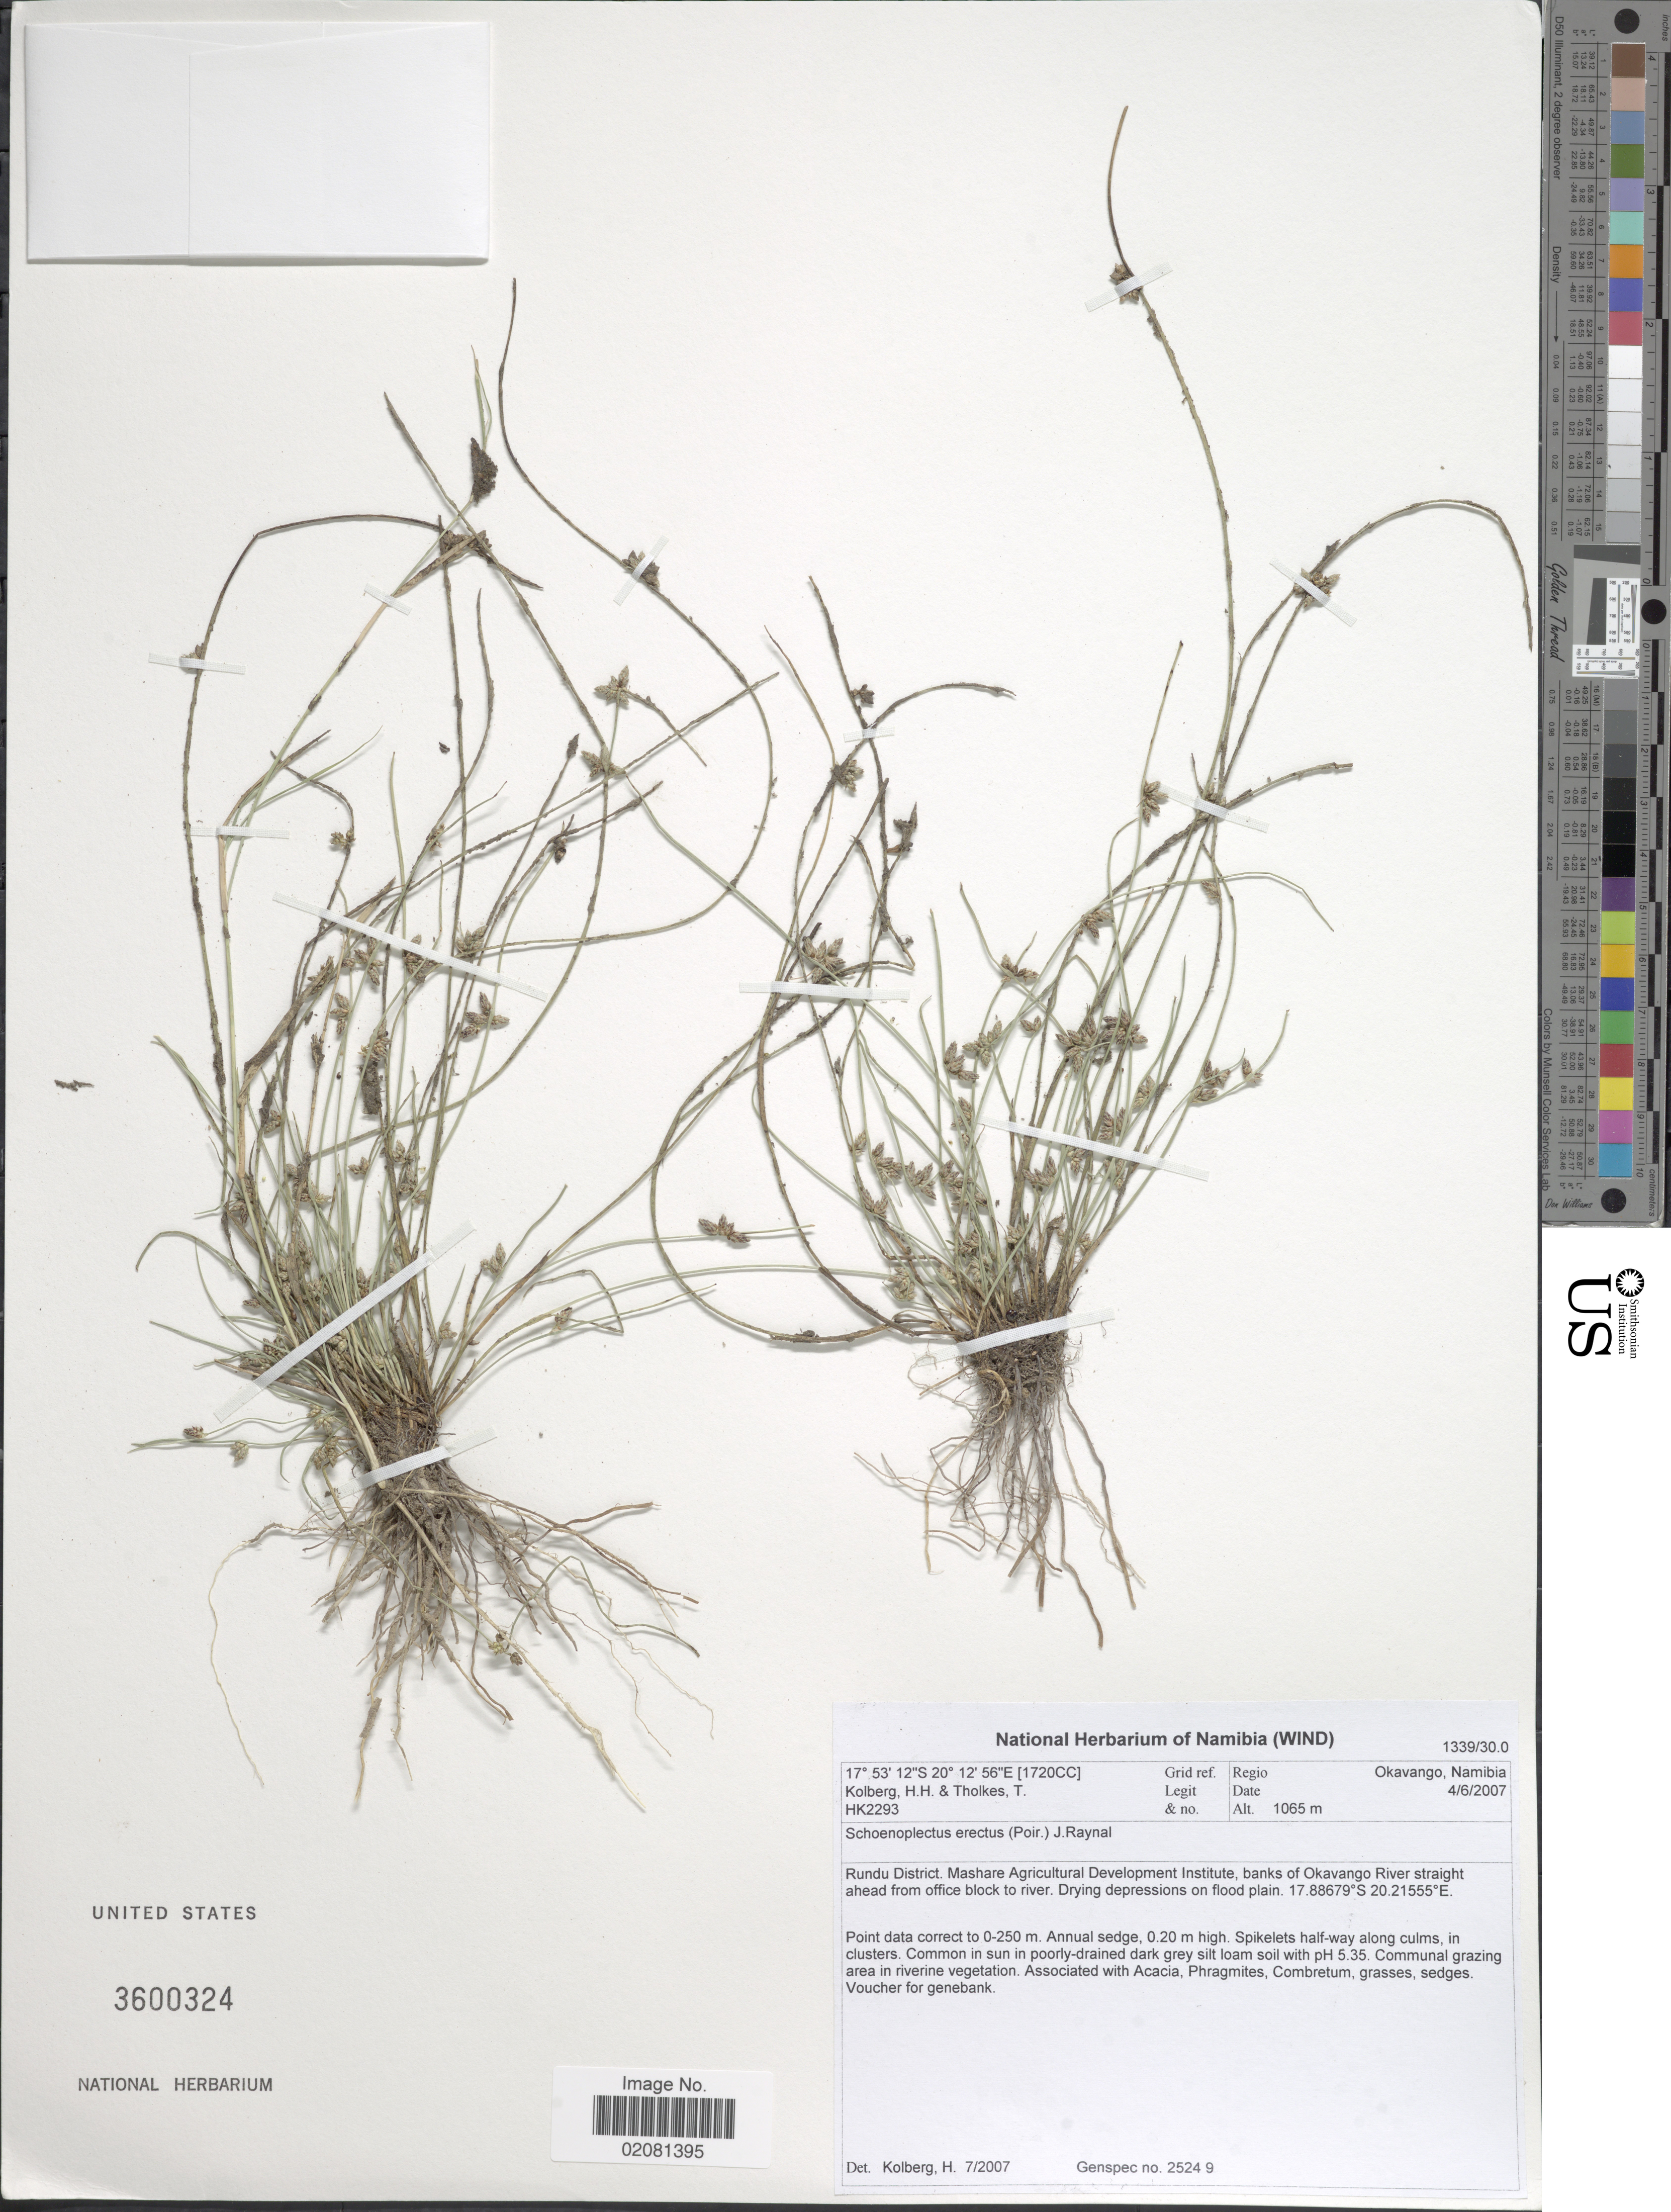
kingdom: Plantae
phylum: Tracheophyta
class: Liliopsida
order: Poales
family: Cyperaceae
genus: Schoenoplectus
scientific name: Schoenoplectus erectus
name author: (Poir.) Palla ex J. Raynal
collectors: H. H. Kolberg & T. Tholkes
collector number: HK2293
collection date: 2007-06-04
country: Namibia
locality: Okavango. Rundu District. Mashare Agricultural Development Institute, banks of Okavango River straight ahead from office block to river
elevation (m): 1065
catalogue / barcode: US 3600324